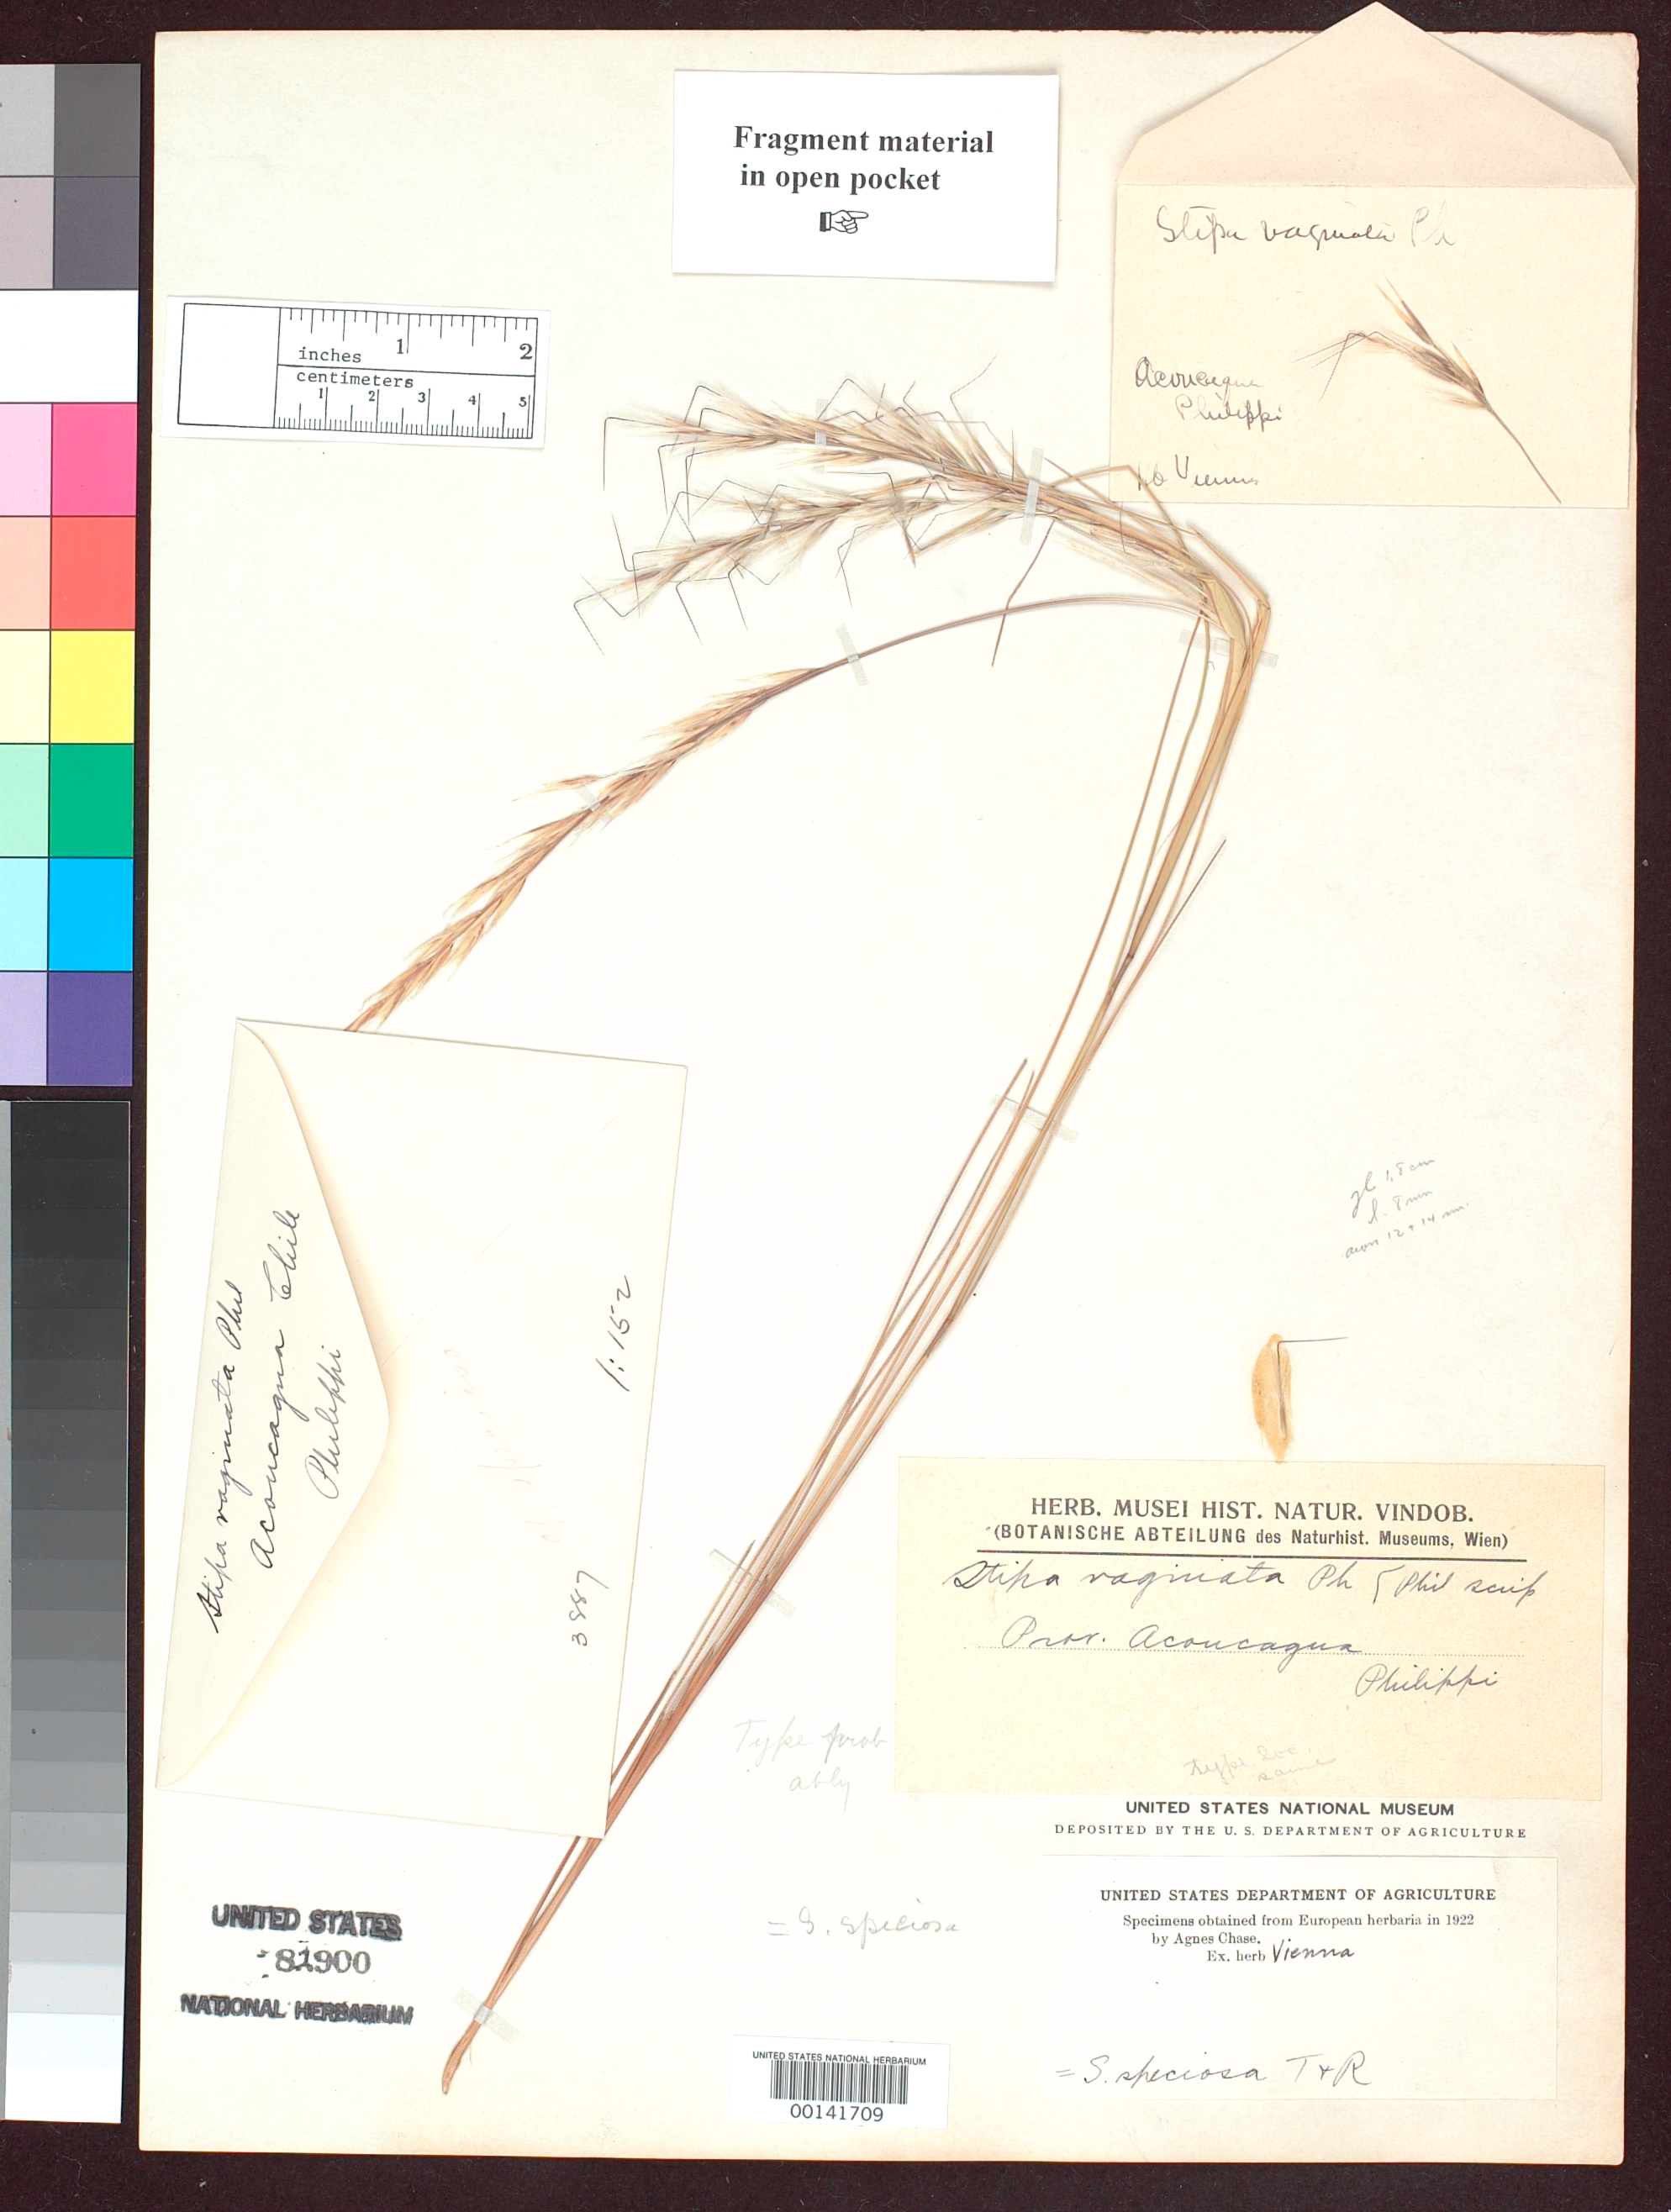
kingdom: Plantae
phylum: Tracheophyta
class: Liliopsida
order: Poales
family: Poaceae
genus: Stipa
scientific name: Stipa vaginata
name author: Phil.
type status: Isotype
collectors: R. A. Philippi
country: Chile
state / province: Valparaíso (V)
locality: Aconcagua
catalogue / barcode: US 81900